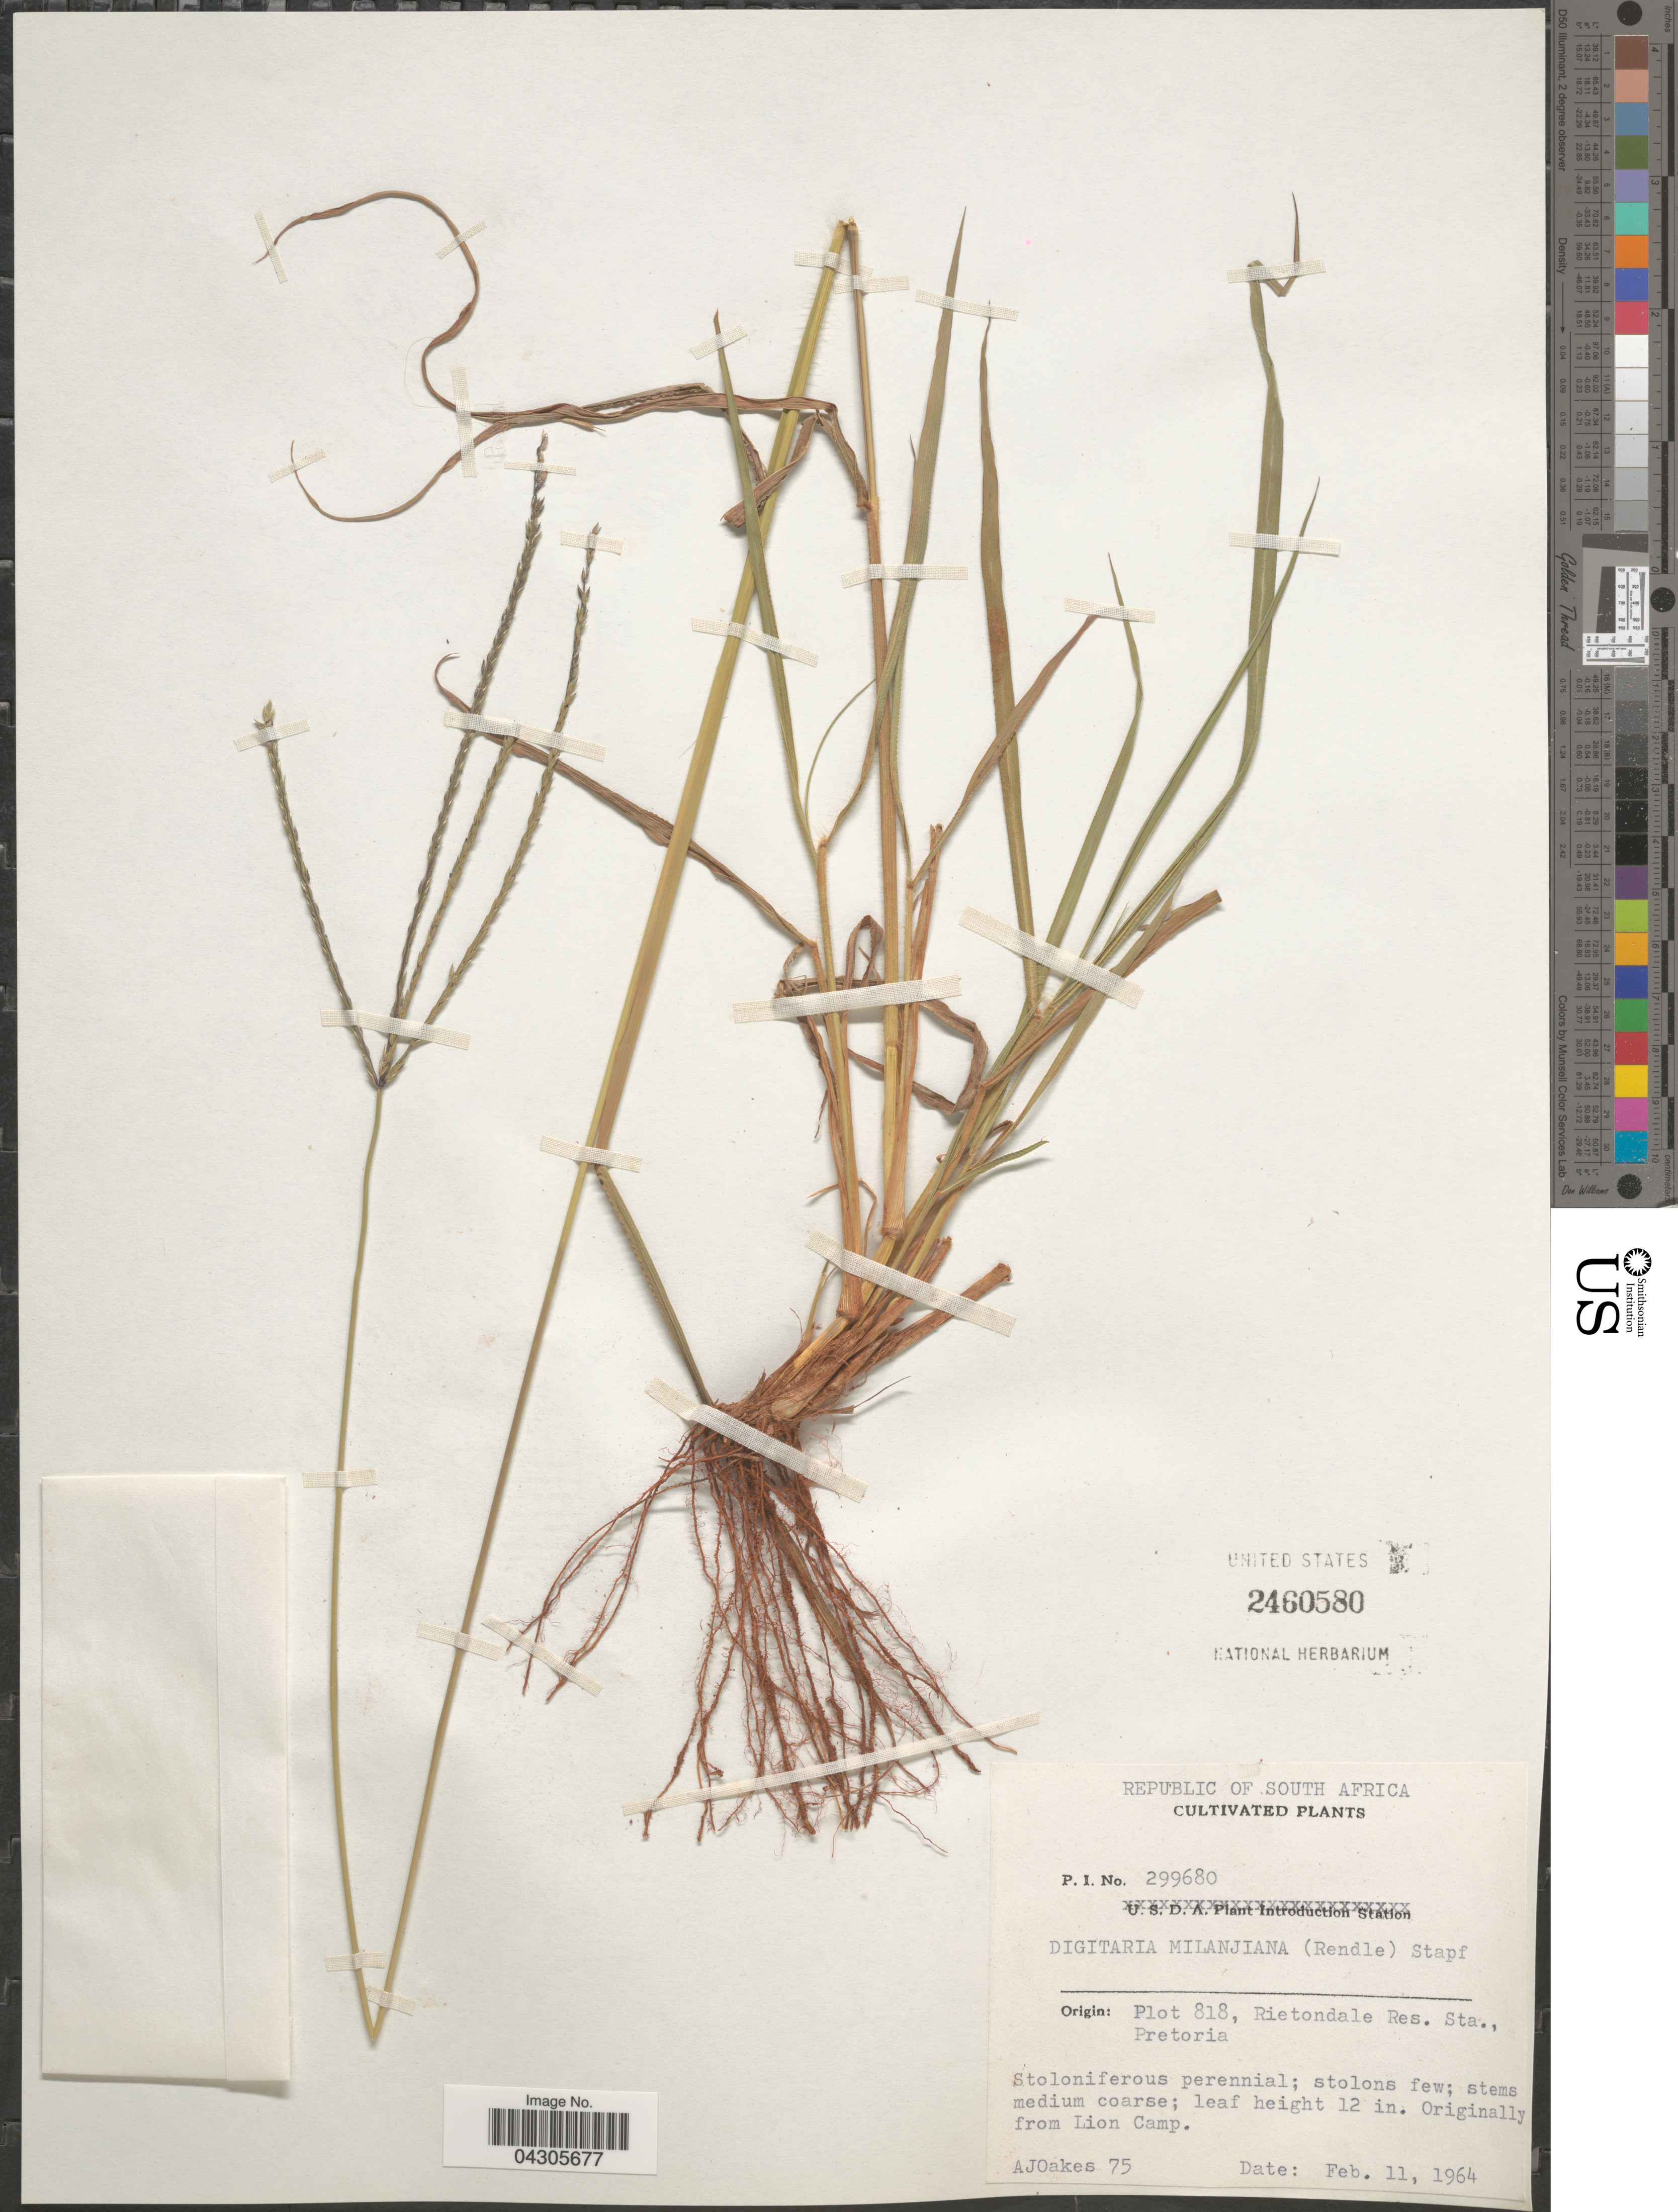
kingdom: Plantae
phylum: Tracheophyta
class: Liliopsida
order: Poales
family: Poaceae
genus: Digitaria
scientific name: Digitaria milanjiana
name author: (Rendle) Stapf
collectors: A. Oakes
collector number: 75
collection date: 1964-02-11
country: South Africa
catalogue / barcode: US 2460580